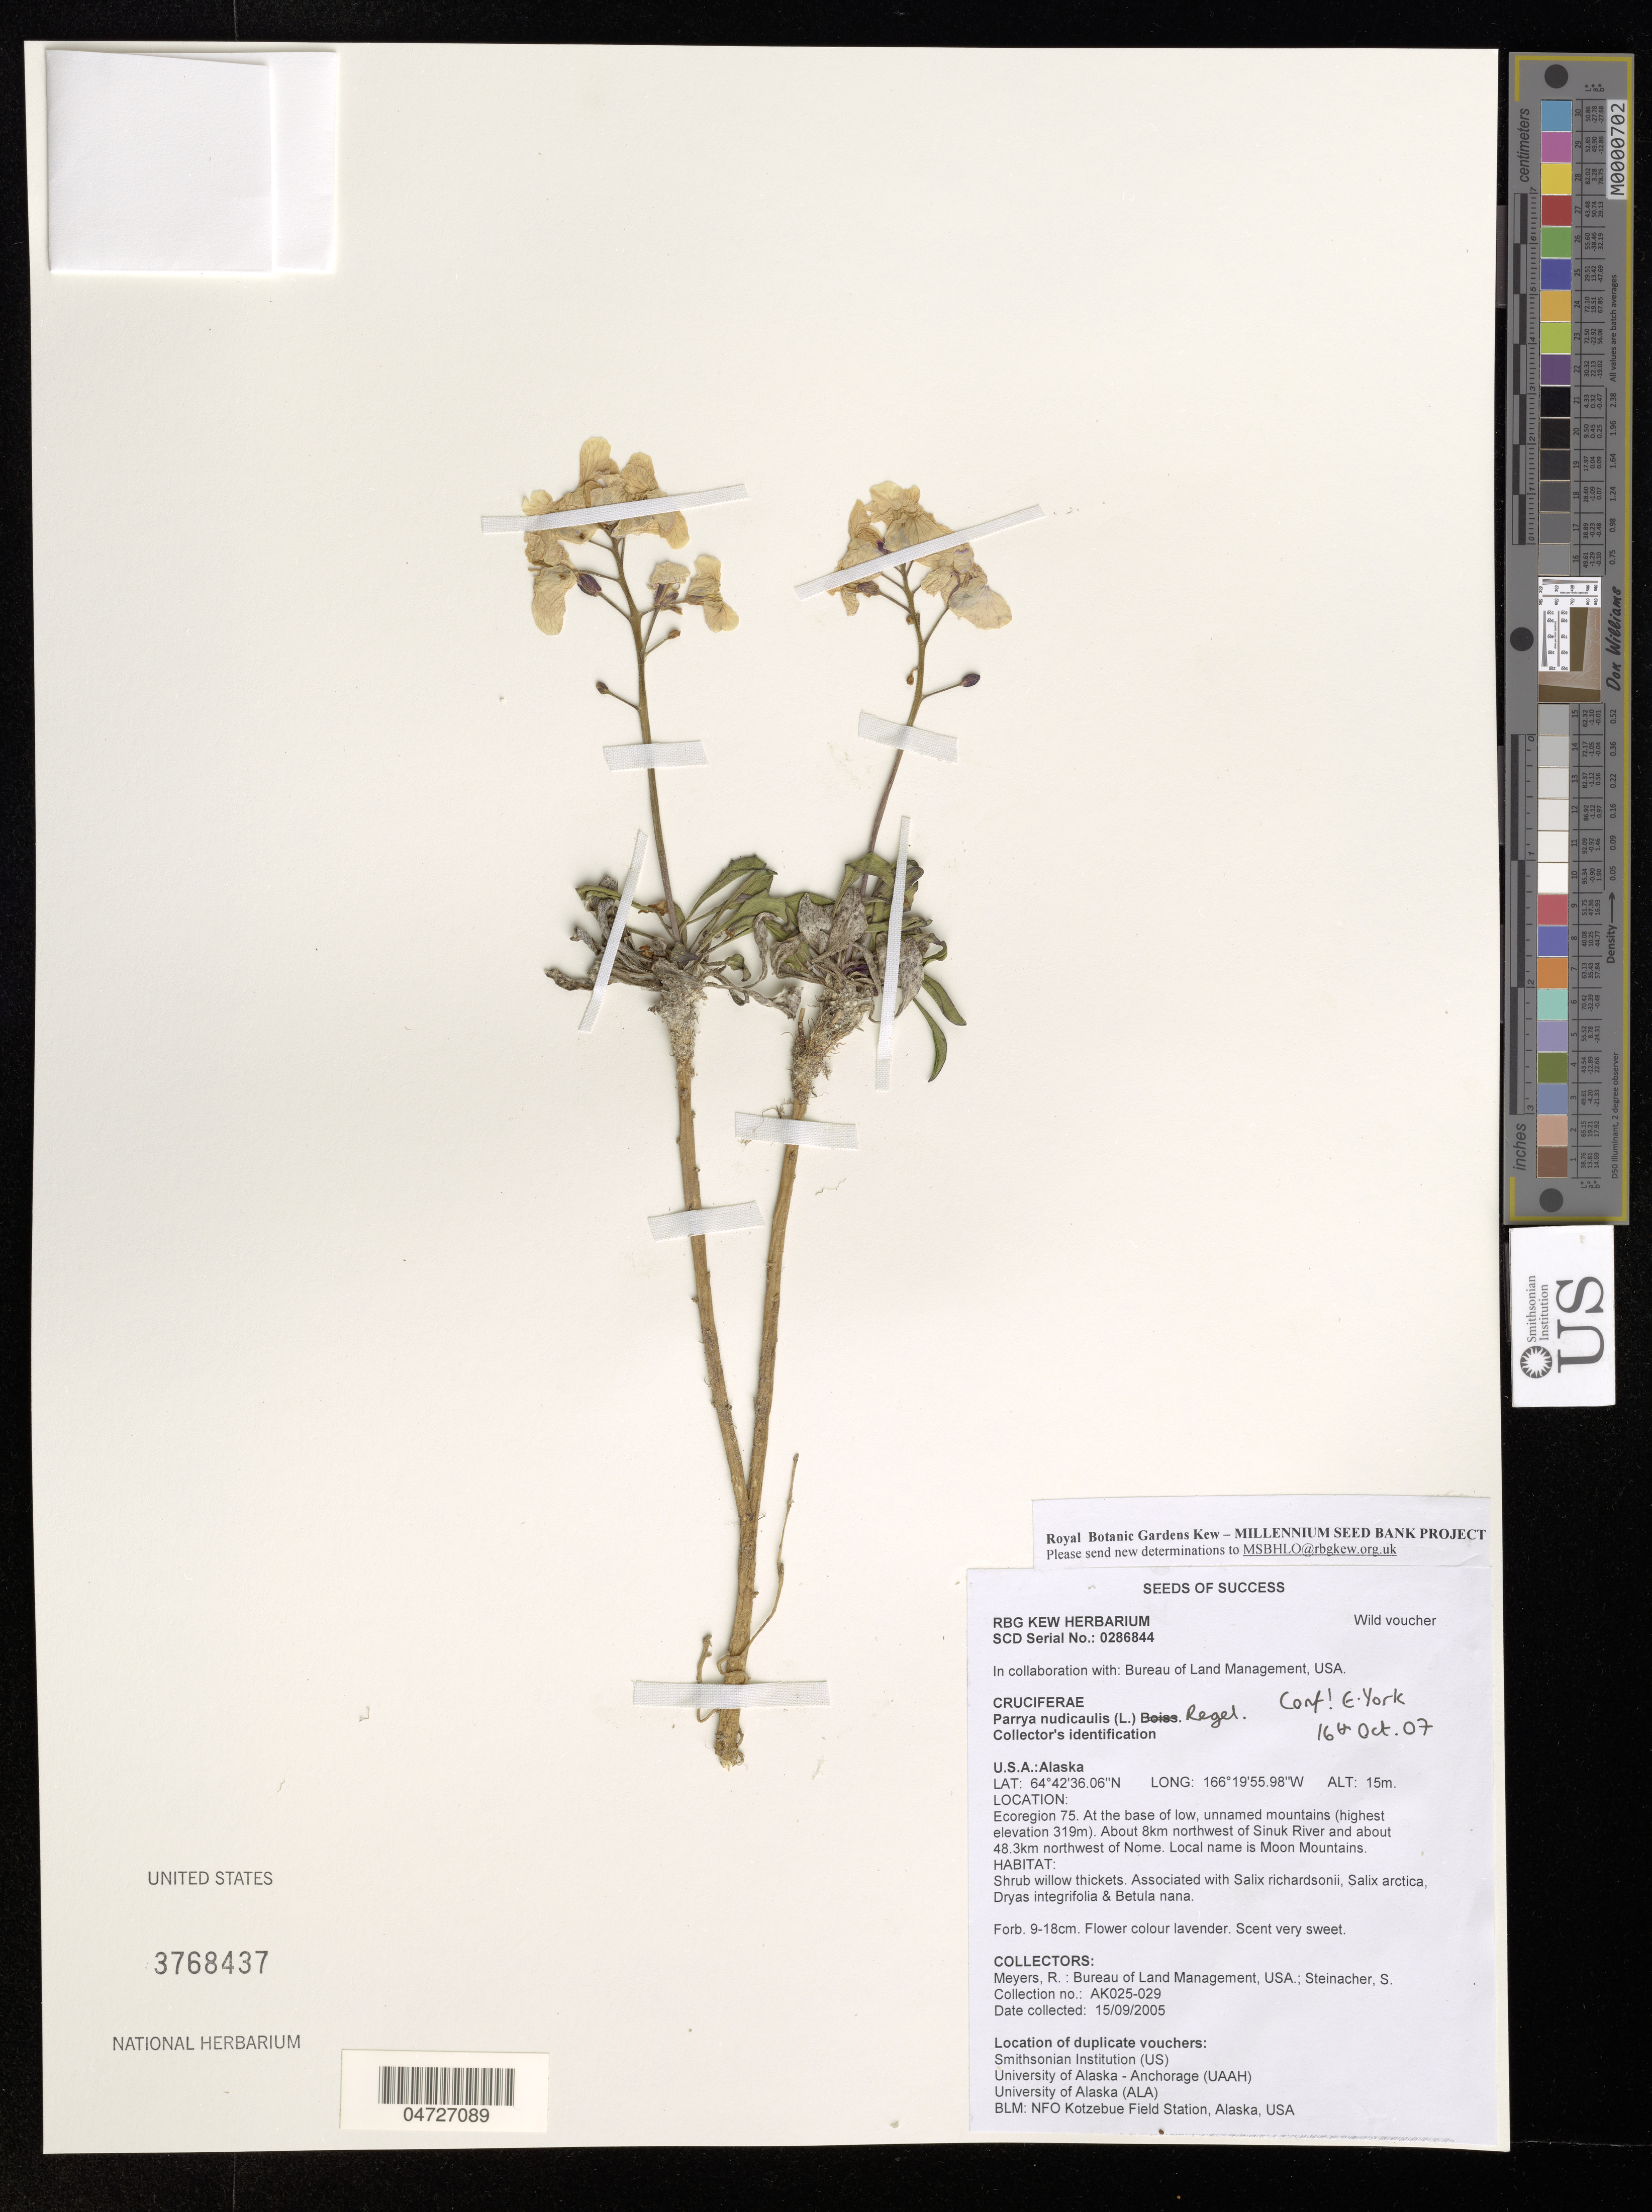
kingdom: Plantae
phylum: Tracheophyta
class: Magnoliopsida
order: Brassicales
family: Brassicaceae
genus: Parrya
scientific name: Parrya nudicaulis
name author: (L.) Regel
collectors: R. Meyer & S. Steinacher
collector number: AK025-029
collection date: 2005-09-15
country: United States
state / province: Alaska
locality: Ecoregion 75. At the base of low, unnamed mountains (highest elevation 319m). About 8km northwest of Sinuk River and about 48.3km northwest of Nome. Local name is Moon Mountains.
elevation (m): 15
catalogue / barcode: US 3768437